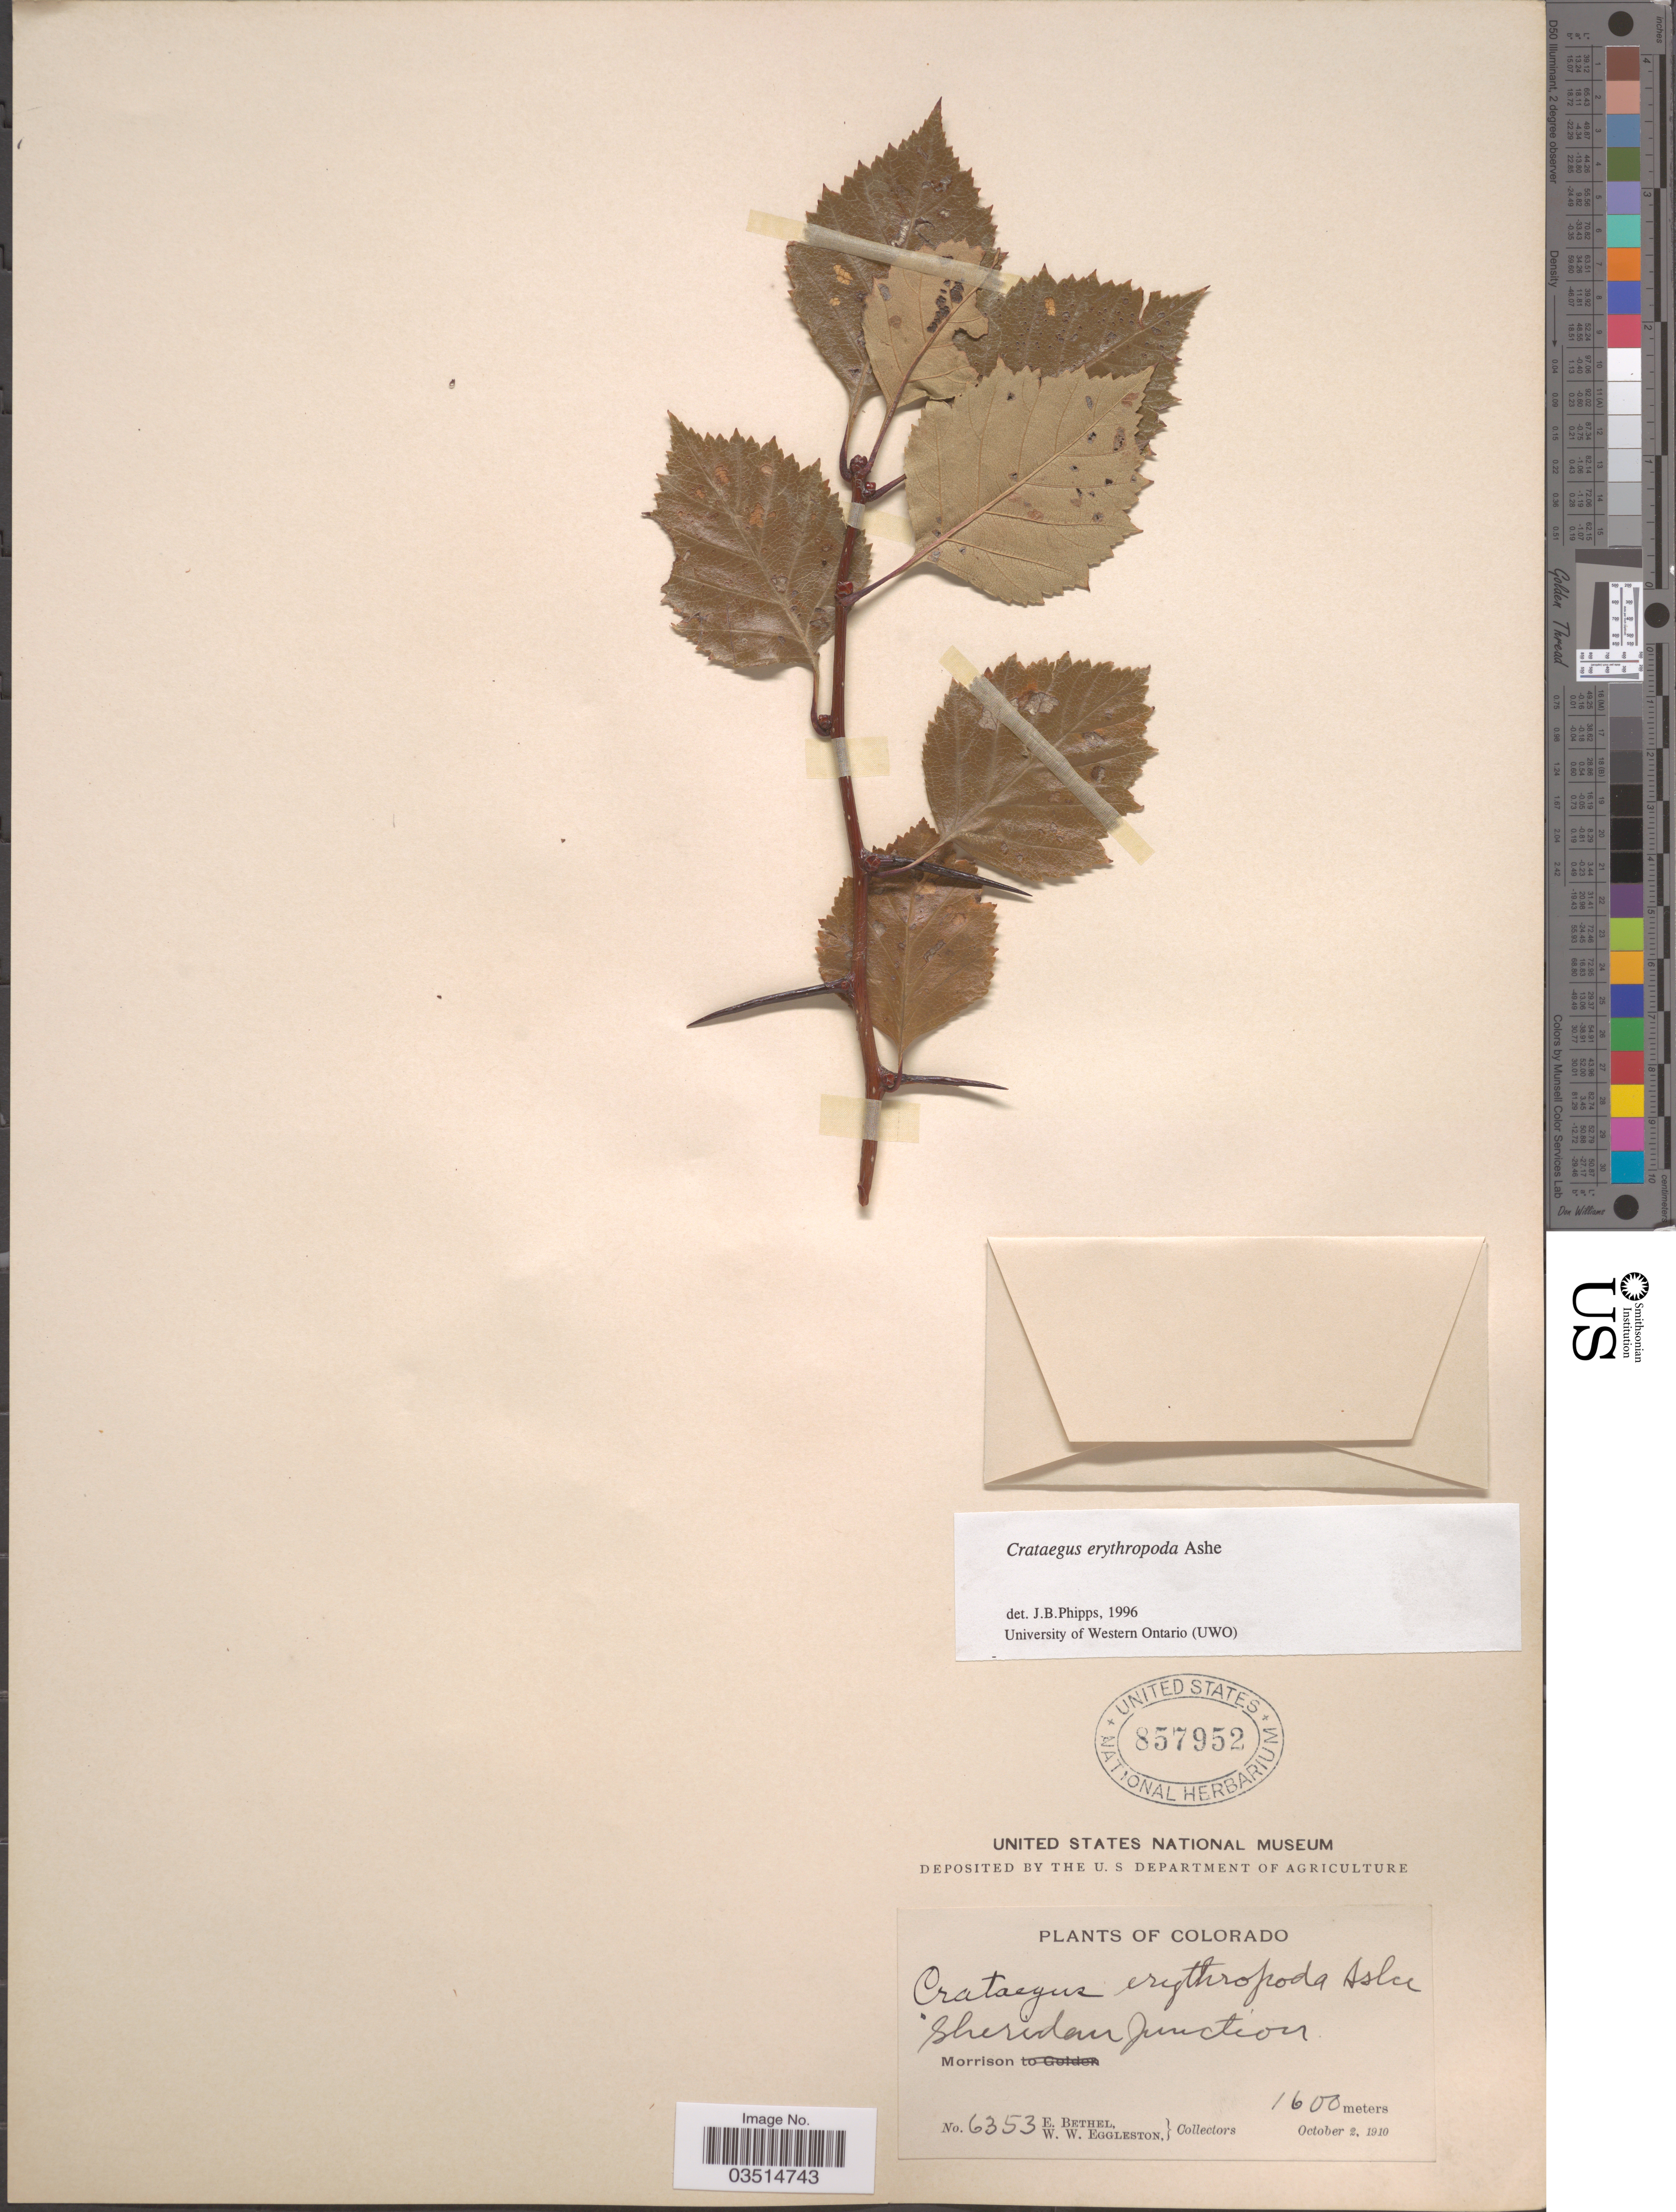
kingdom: Plantae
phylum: Tracheophyta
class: Magnoliopsida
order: Rosales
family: Rosaceae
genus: Crataegus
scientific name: Crataegus erythropoda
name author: Ashe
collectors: E. Bethel & E. E. Eggleston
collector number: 6353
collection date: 1910-10-02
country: United States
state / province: Colorado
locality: Sheridan Junction. Morrison.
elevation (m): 1600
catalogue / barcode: US 857952